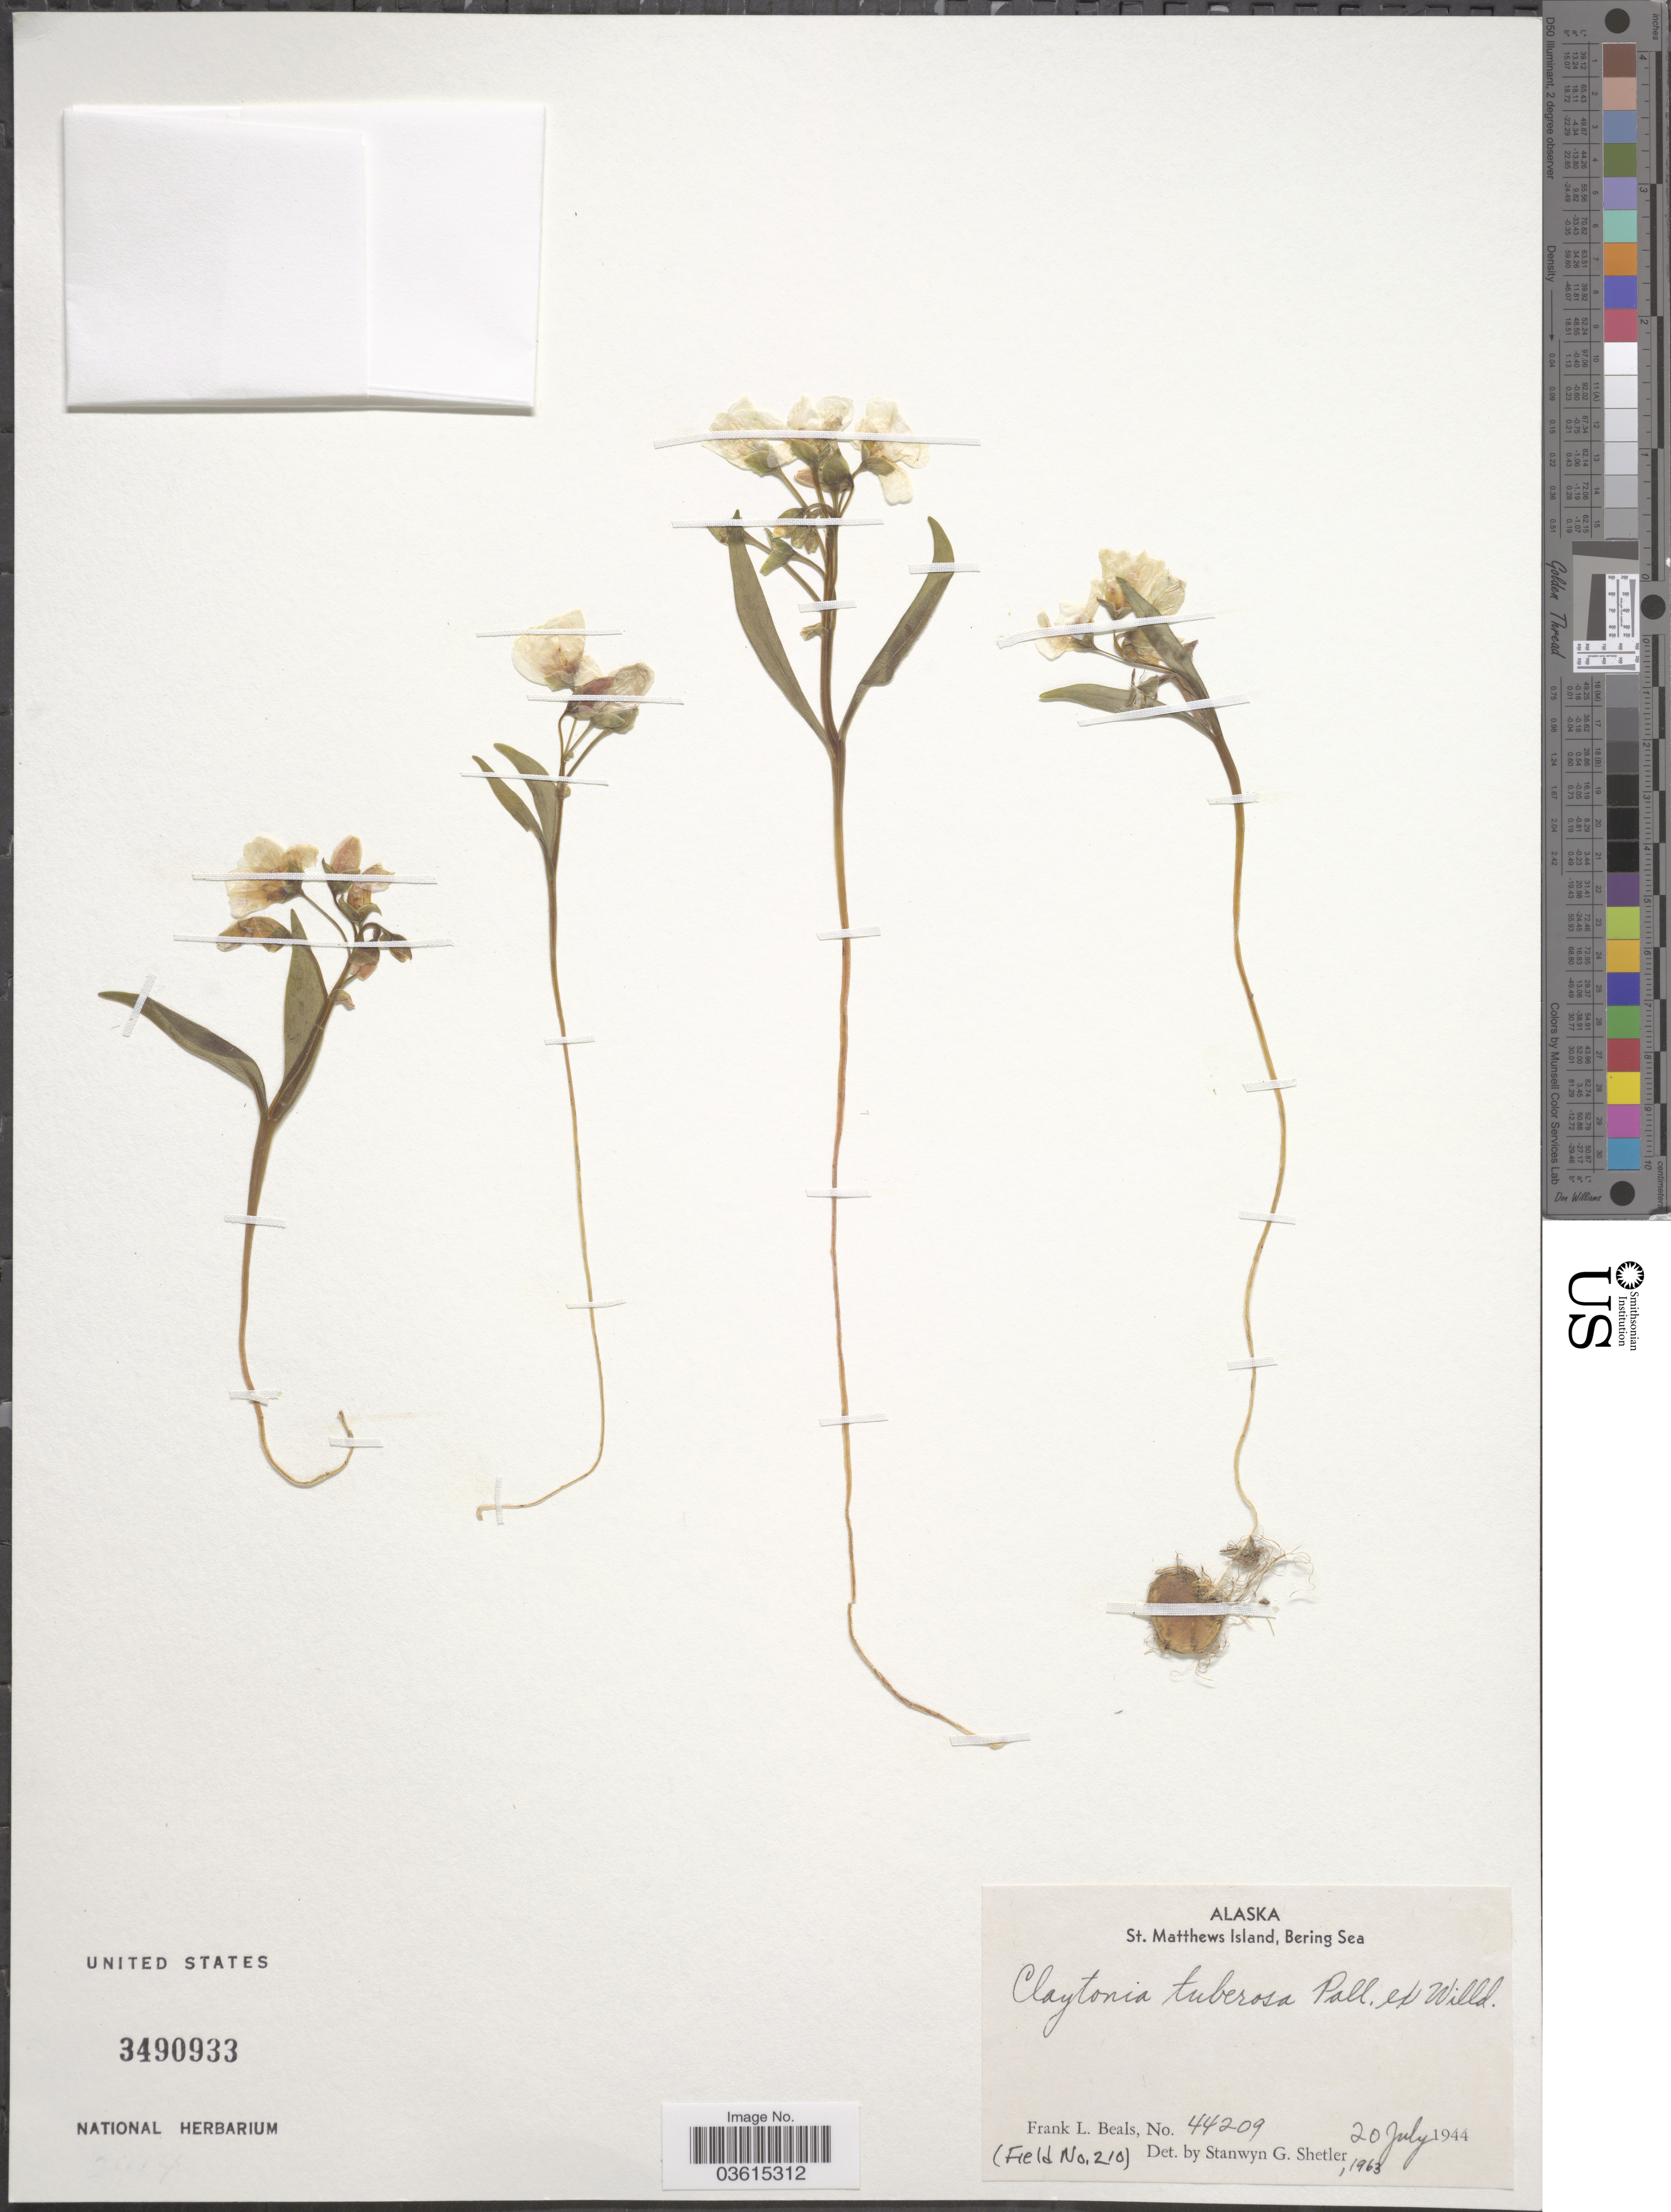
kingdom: Plantae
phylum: Tracheophyta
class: Magnoliopsida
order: Caryophyllales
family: Montiaceae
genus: Claytonia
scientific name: Claytonia tuberosa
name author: Pall. ex Willd.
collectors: F. Beals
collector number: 44209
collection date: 1944-07-20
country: United States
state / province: Alaska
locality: St. Matthews Island, Bering Sea.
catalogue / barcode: US 3490933